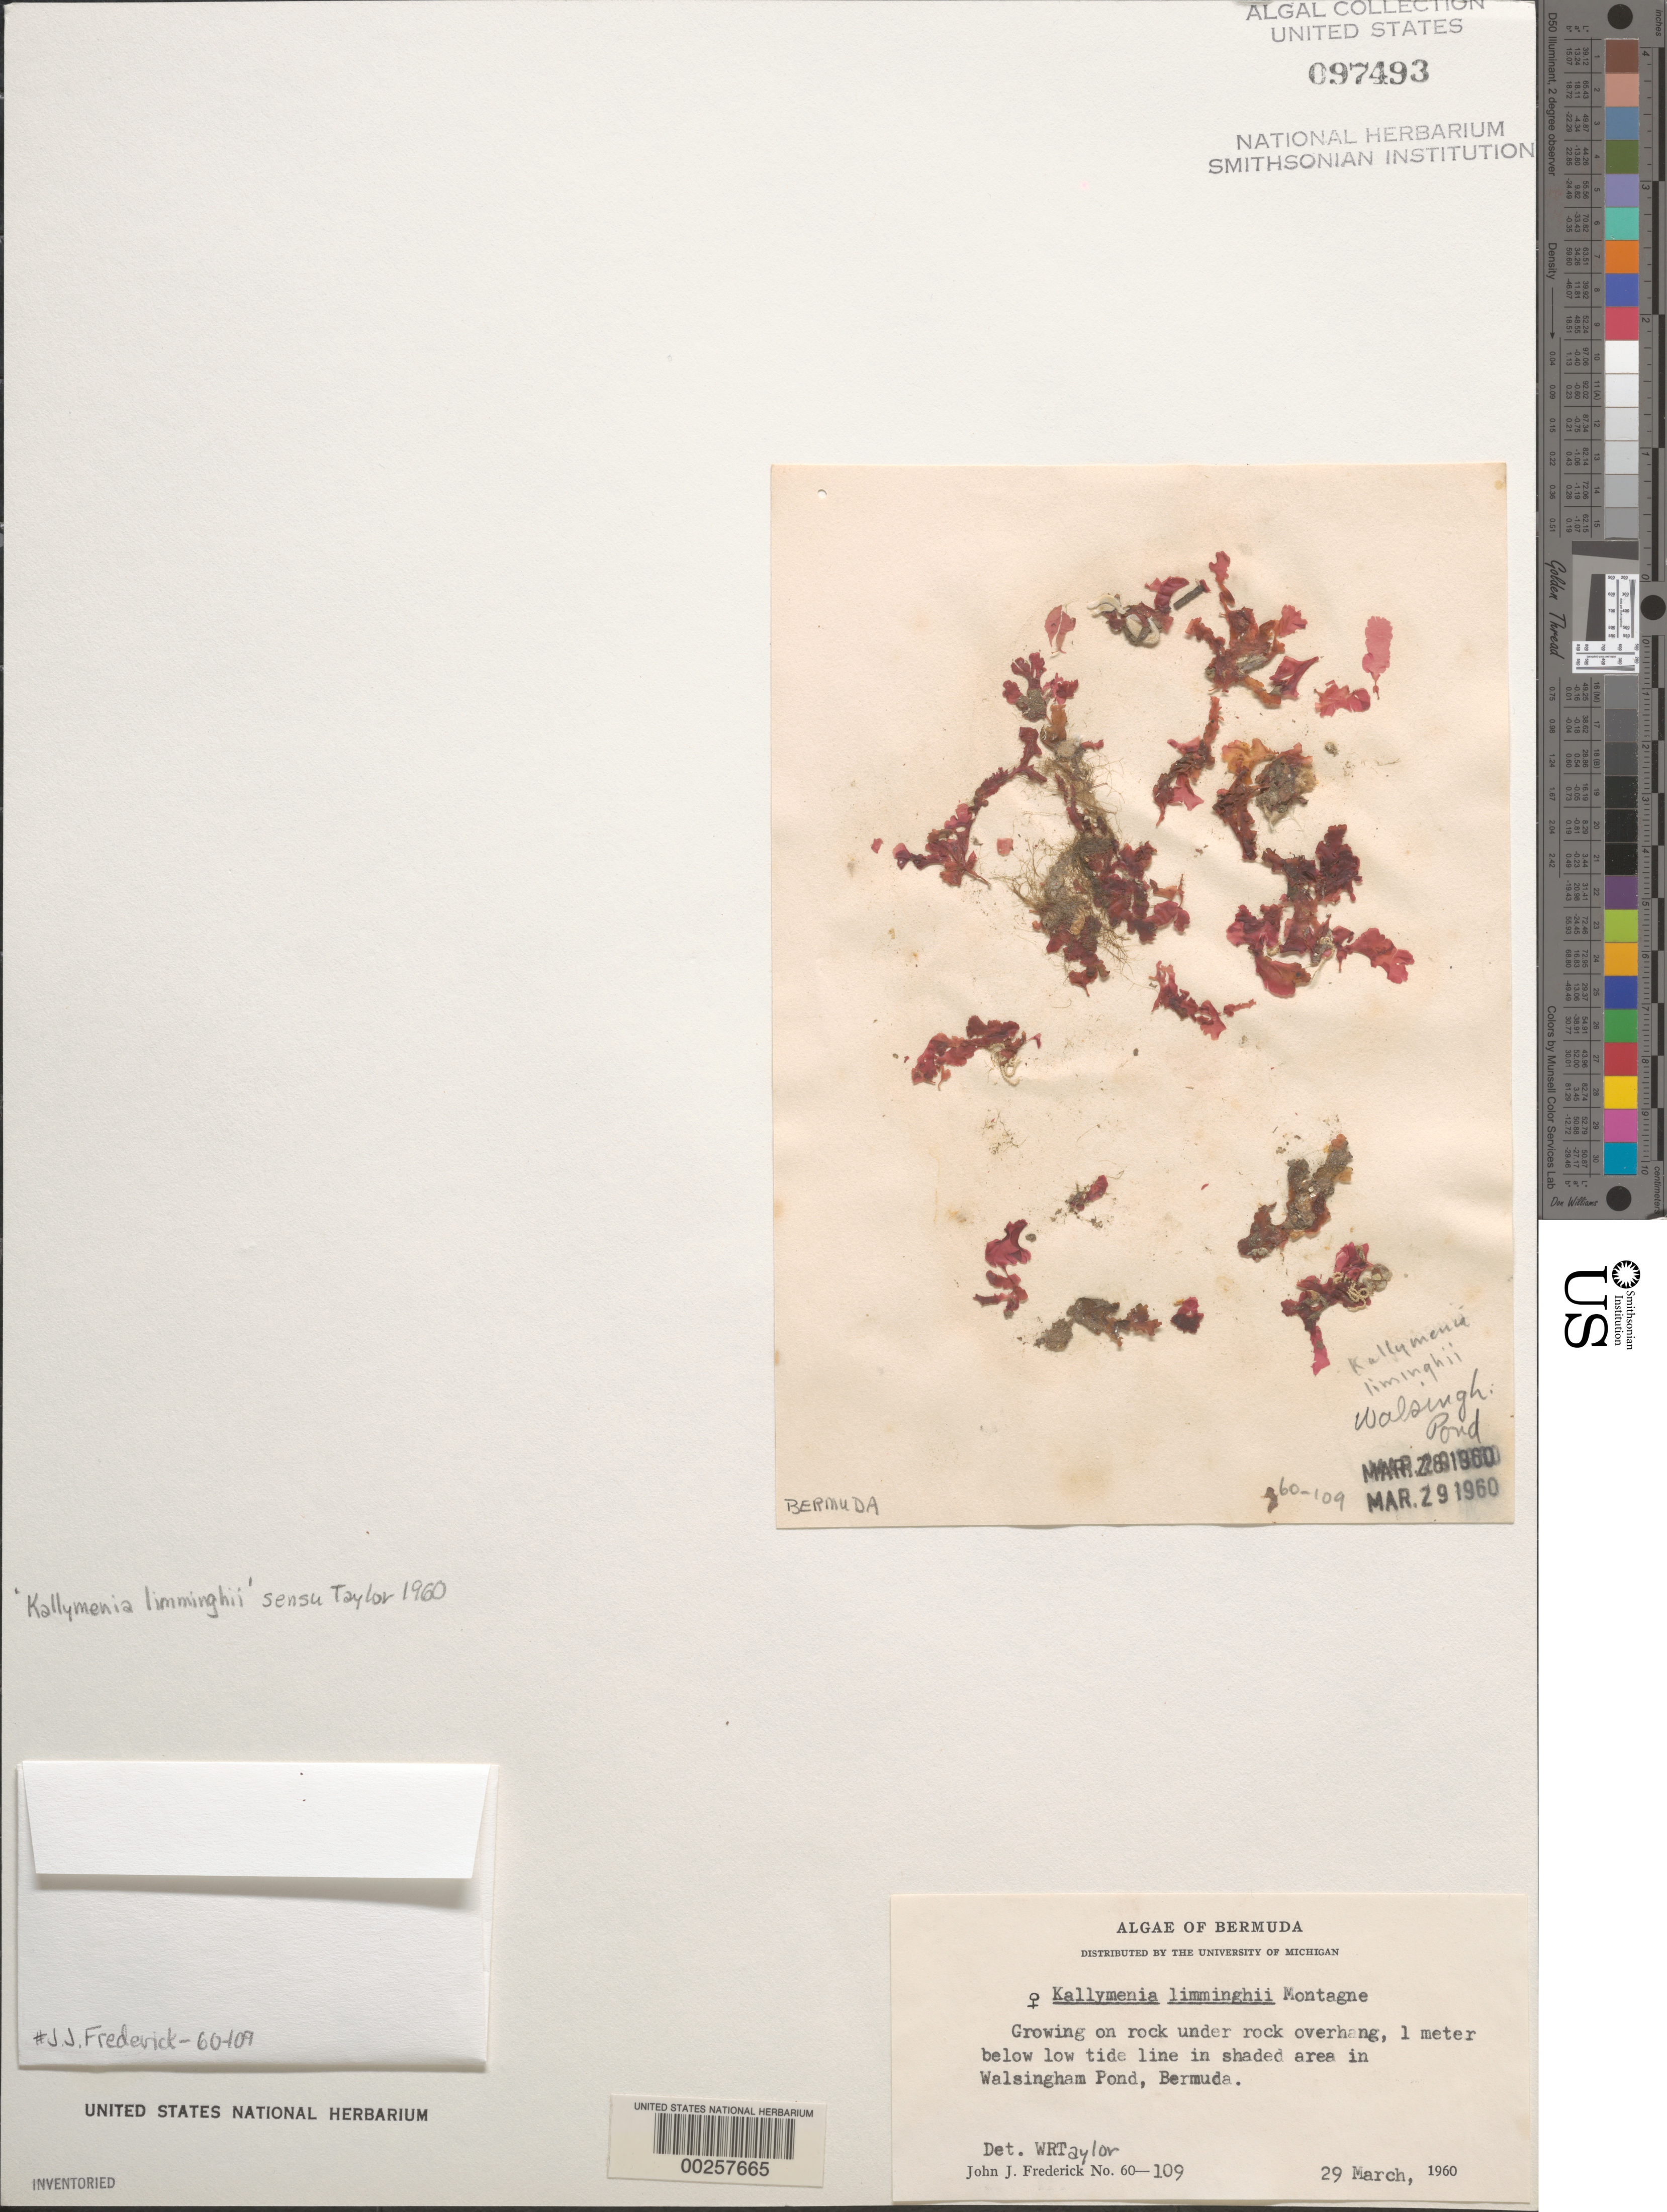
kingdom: Plantae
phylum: Rhodophyta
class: Florideophyceae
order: Gigartinales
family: Kallymeniaceae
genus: Kallymenia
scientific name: Kallymenia limminghei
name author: Mont.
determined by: Taylor, William R.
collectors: J. Frederick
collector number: JJF 60-109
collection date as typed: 29 Mar 1960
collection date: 1960-03-29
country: Bermuda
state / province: Hamilton Parish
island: Bermuda Island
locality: Walsingham Pond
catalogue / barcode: US 97493